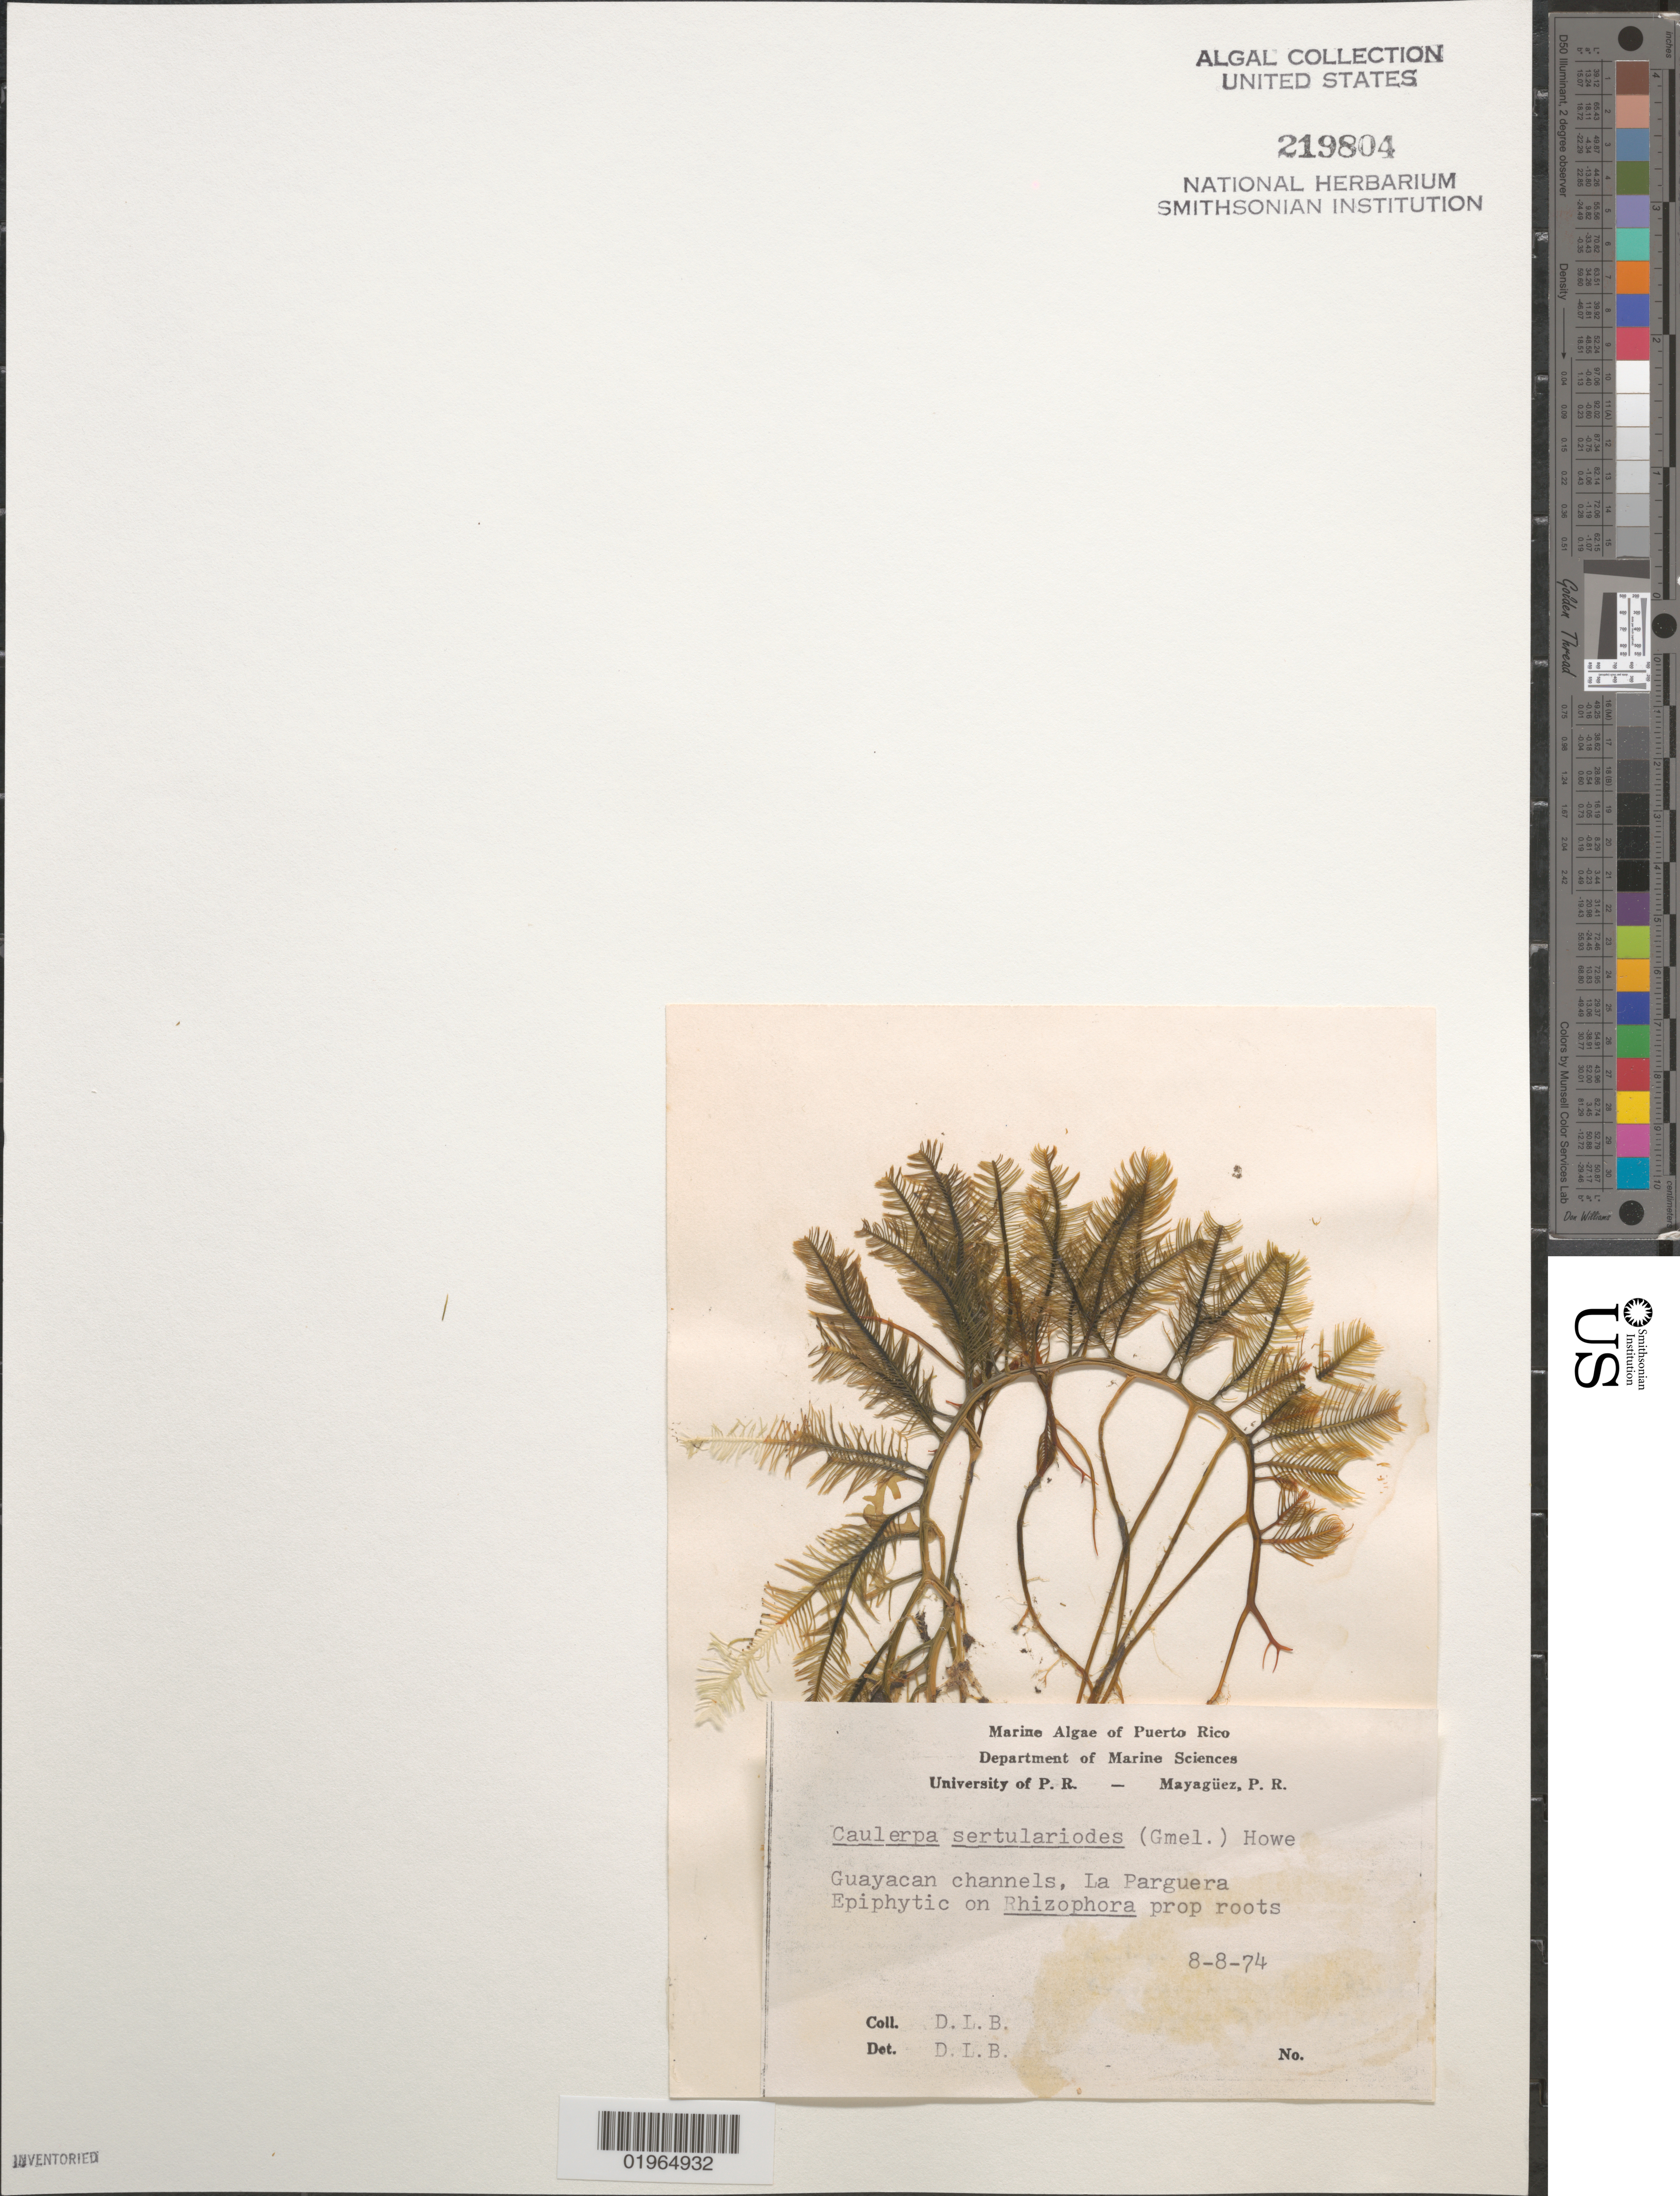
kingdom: Plantae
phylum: Chlorophyta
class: Ulvophyceae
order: Bryopsidales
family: Caulerpaceae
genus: Caulerpa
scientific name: Caulerpa sertularioides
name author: (S.G. Gmel.) M. Howe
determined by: Ballantine, D. L.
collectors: D.L. Ballantine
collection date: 1974-08-08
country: Puerto Rico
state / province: Lajas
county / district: La Parguera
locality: Guayacan Channels.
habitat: Epiphytic on Rhizophora prop roots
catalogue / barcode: US 219804